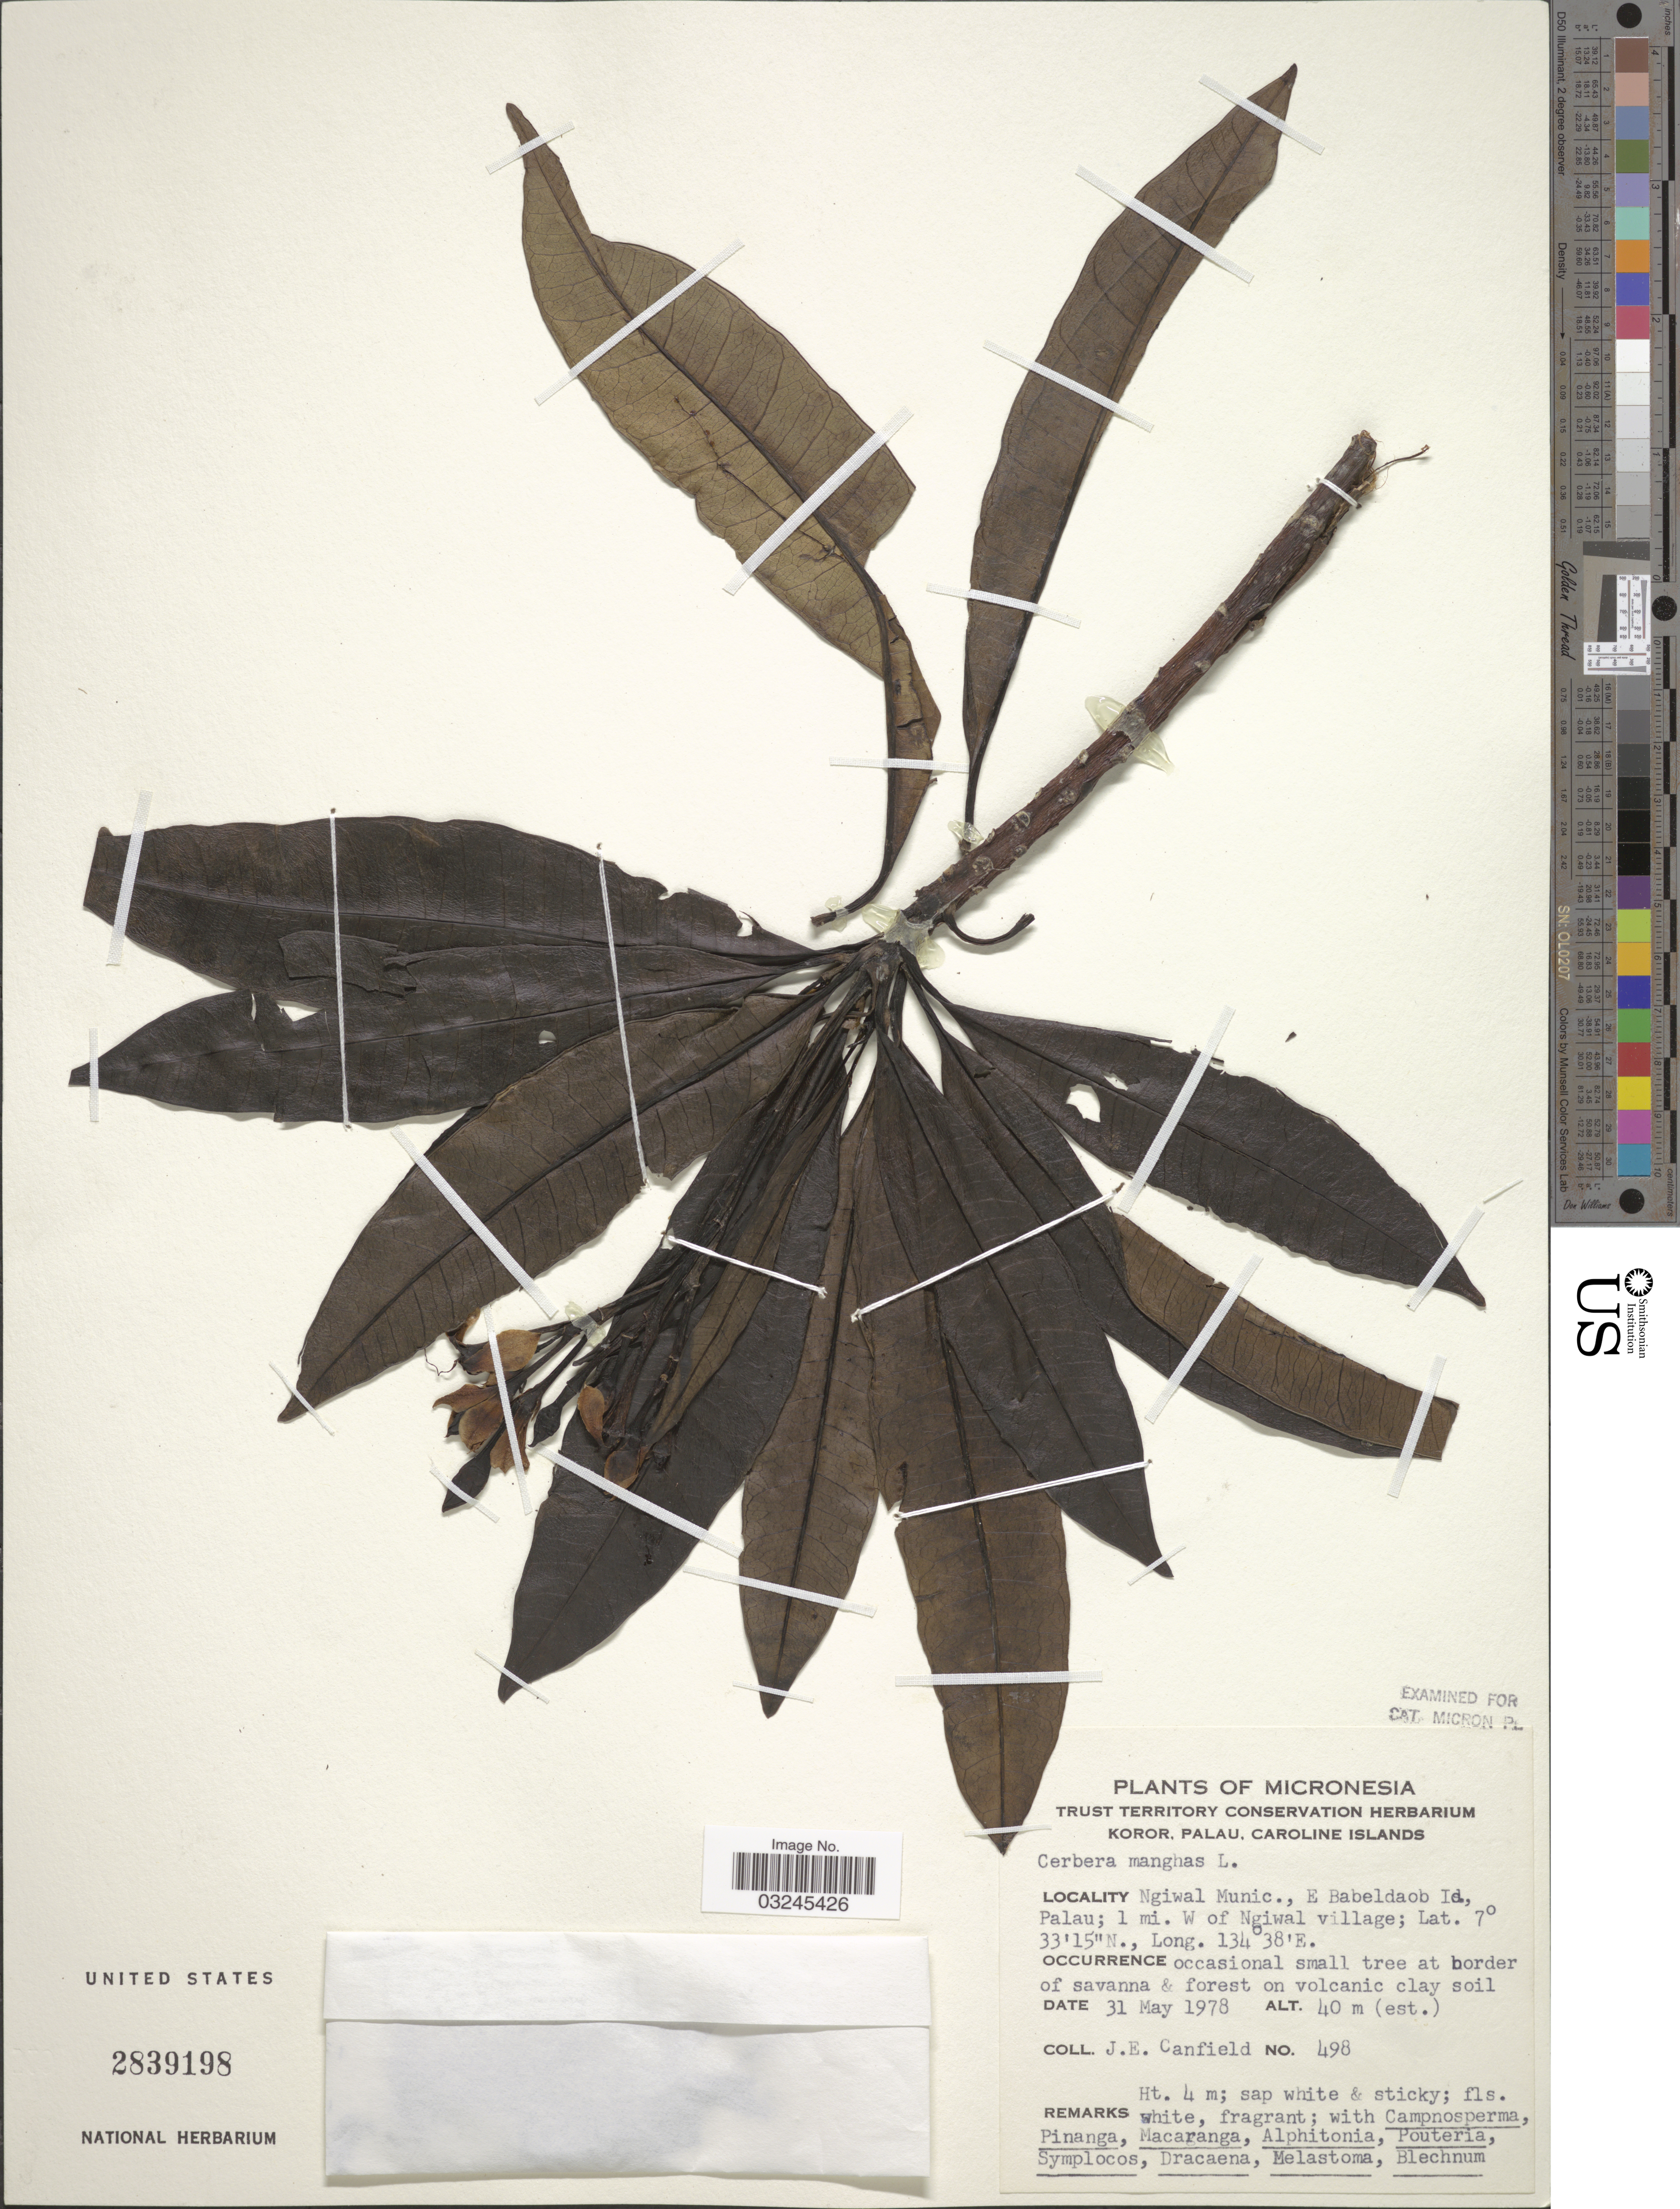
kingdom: Plantae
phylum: Tracheophyta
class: Magnoliopsida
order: Gentianales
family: Apocynaceae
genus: Cerbera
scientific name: Cerbera manghas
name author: L.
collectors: J. E. Canfield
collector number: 498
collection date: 1978-05-31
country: Palau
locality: Micronesia. Ngiwal Munic., E Babeldaob Id, Palau; 1 mi. W of Ngiwal village.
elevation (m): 40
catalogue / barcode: US 2839198